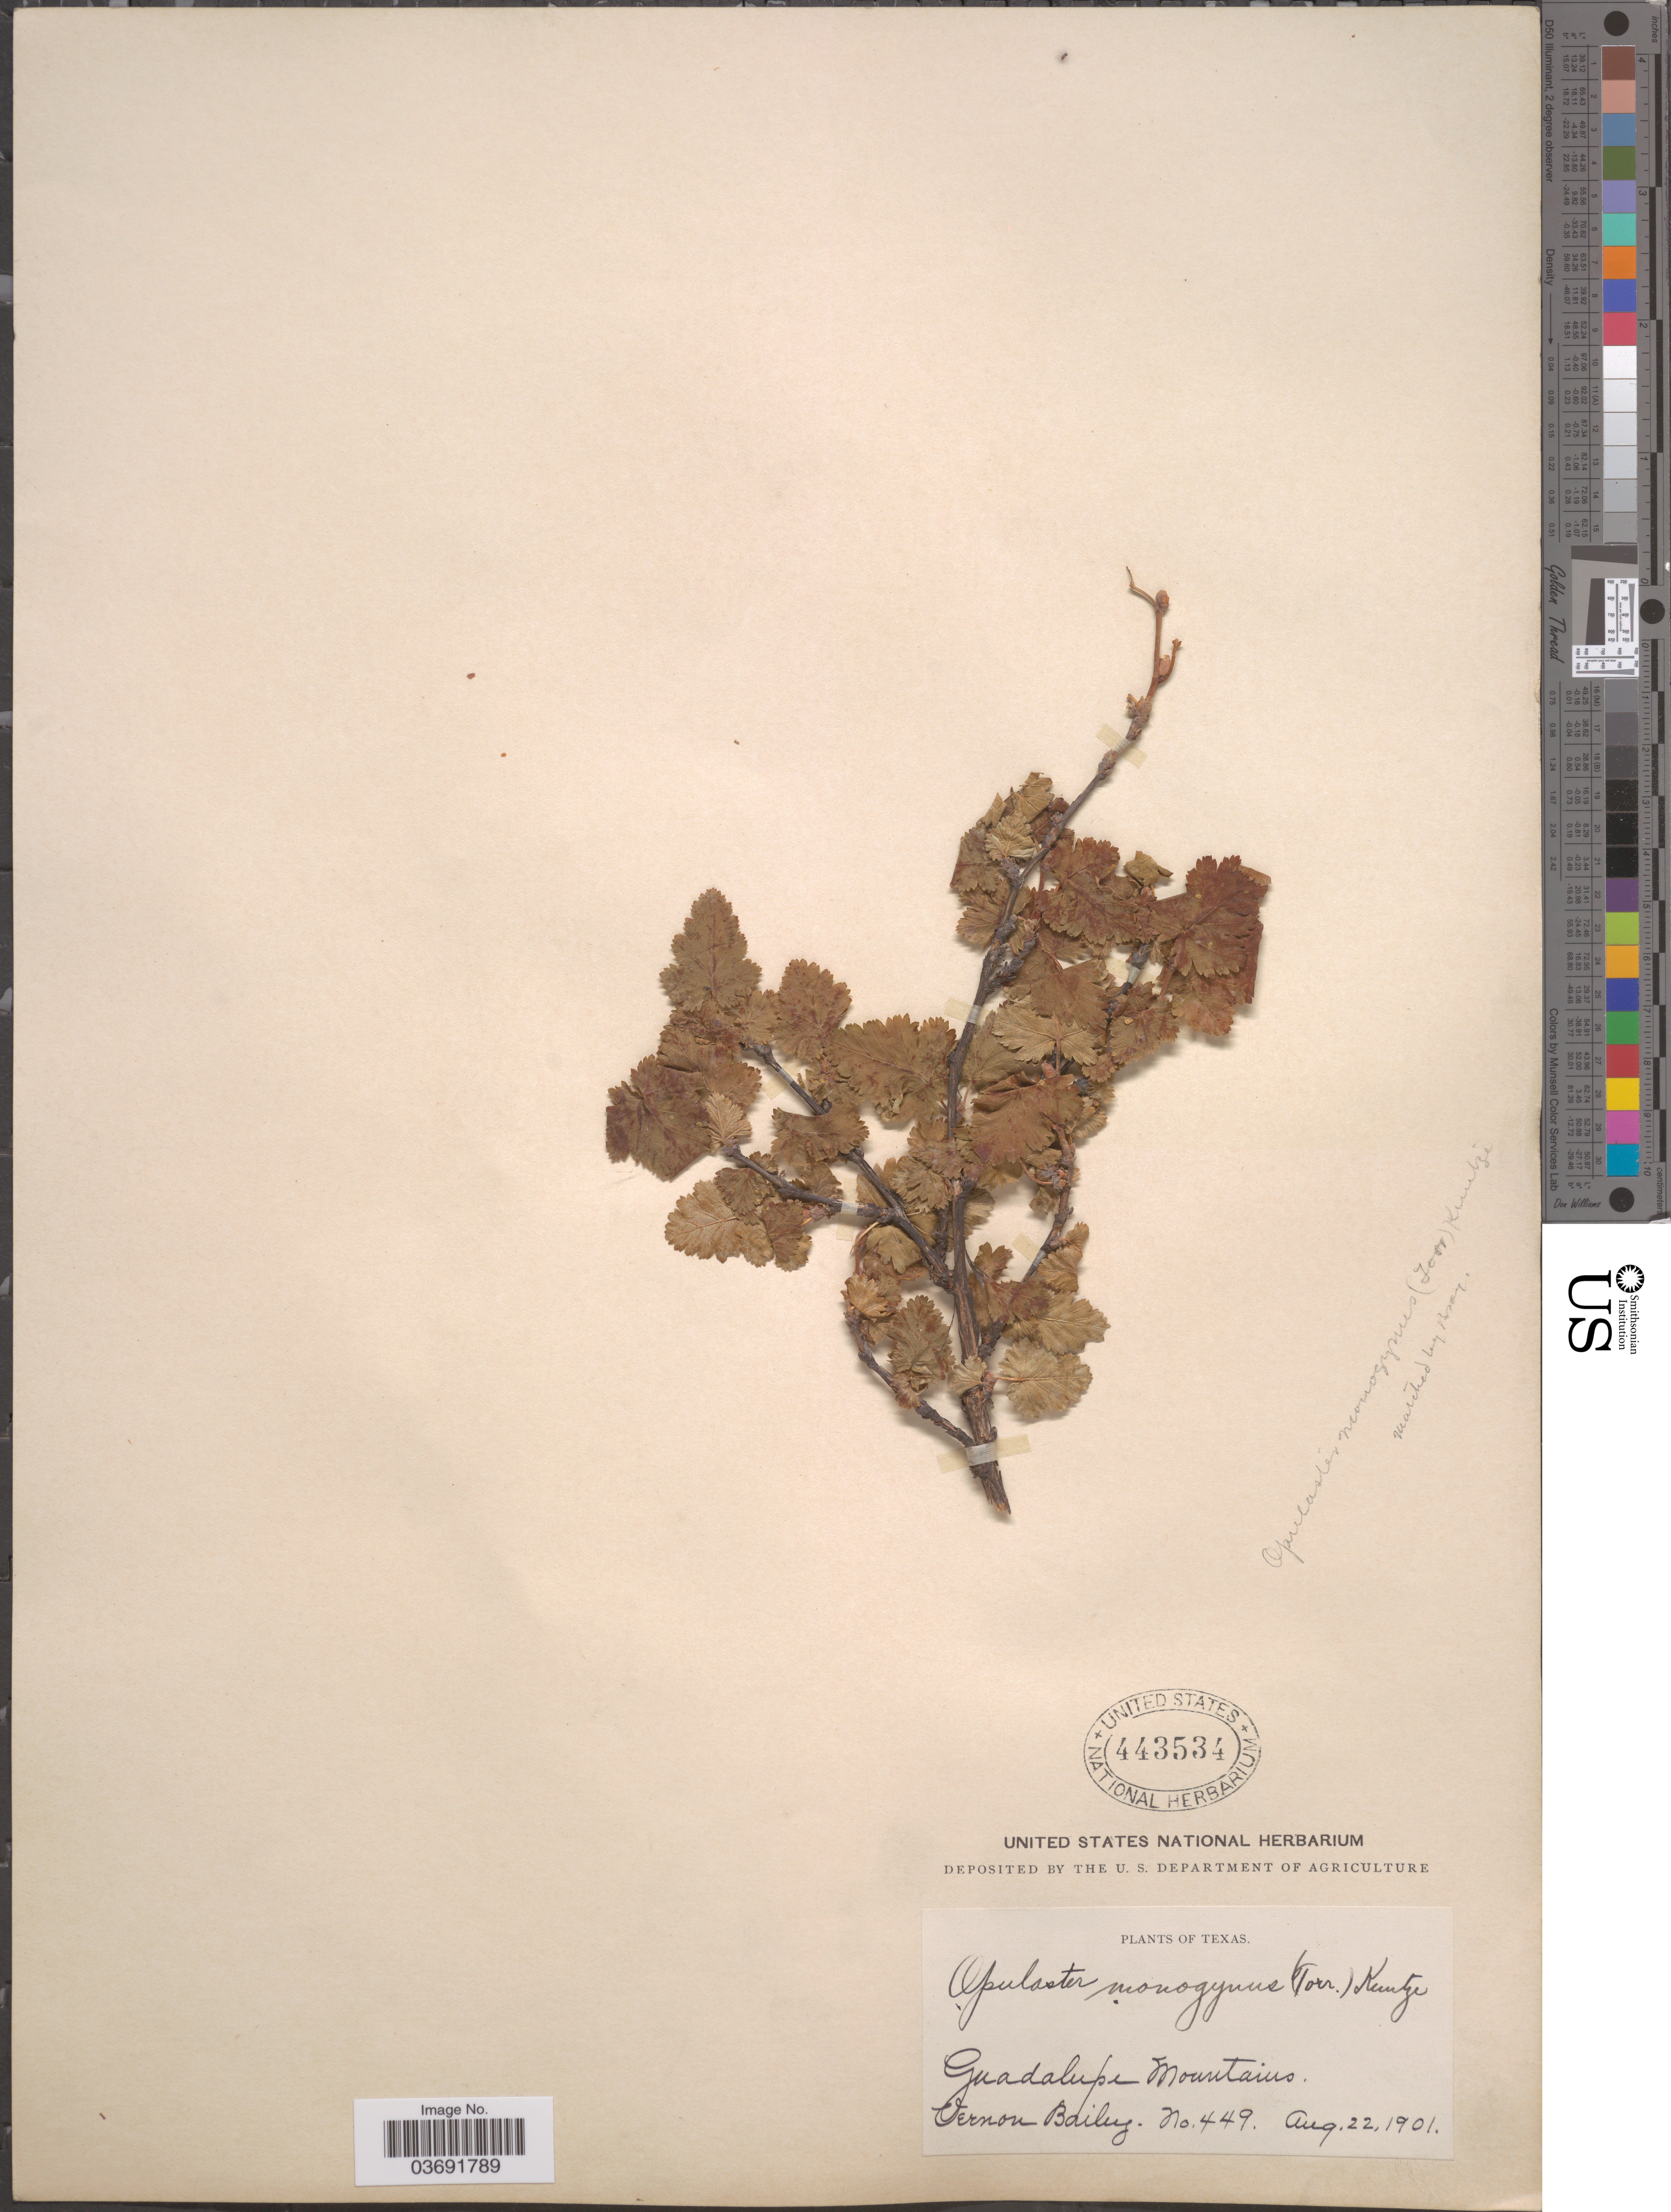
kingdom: Plantae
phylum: Tracheophyta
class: Magnoliopsida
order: Rosales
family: Rosaceae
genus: Physocarpus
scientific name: Physocarpus monogynus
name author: (Torr.) J.M. Coult.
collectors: V. O. Bailey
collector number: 449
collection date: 1901-08-22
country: United States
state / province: Texas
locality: Guadalupe Mountains.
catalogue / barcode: US 443534